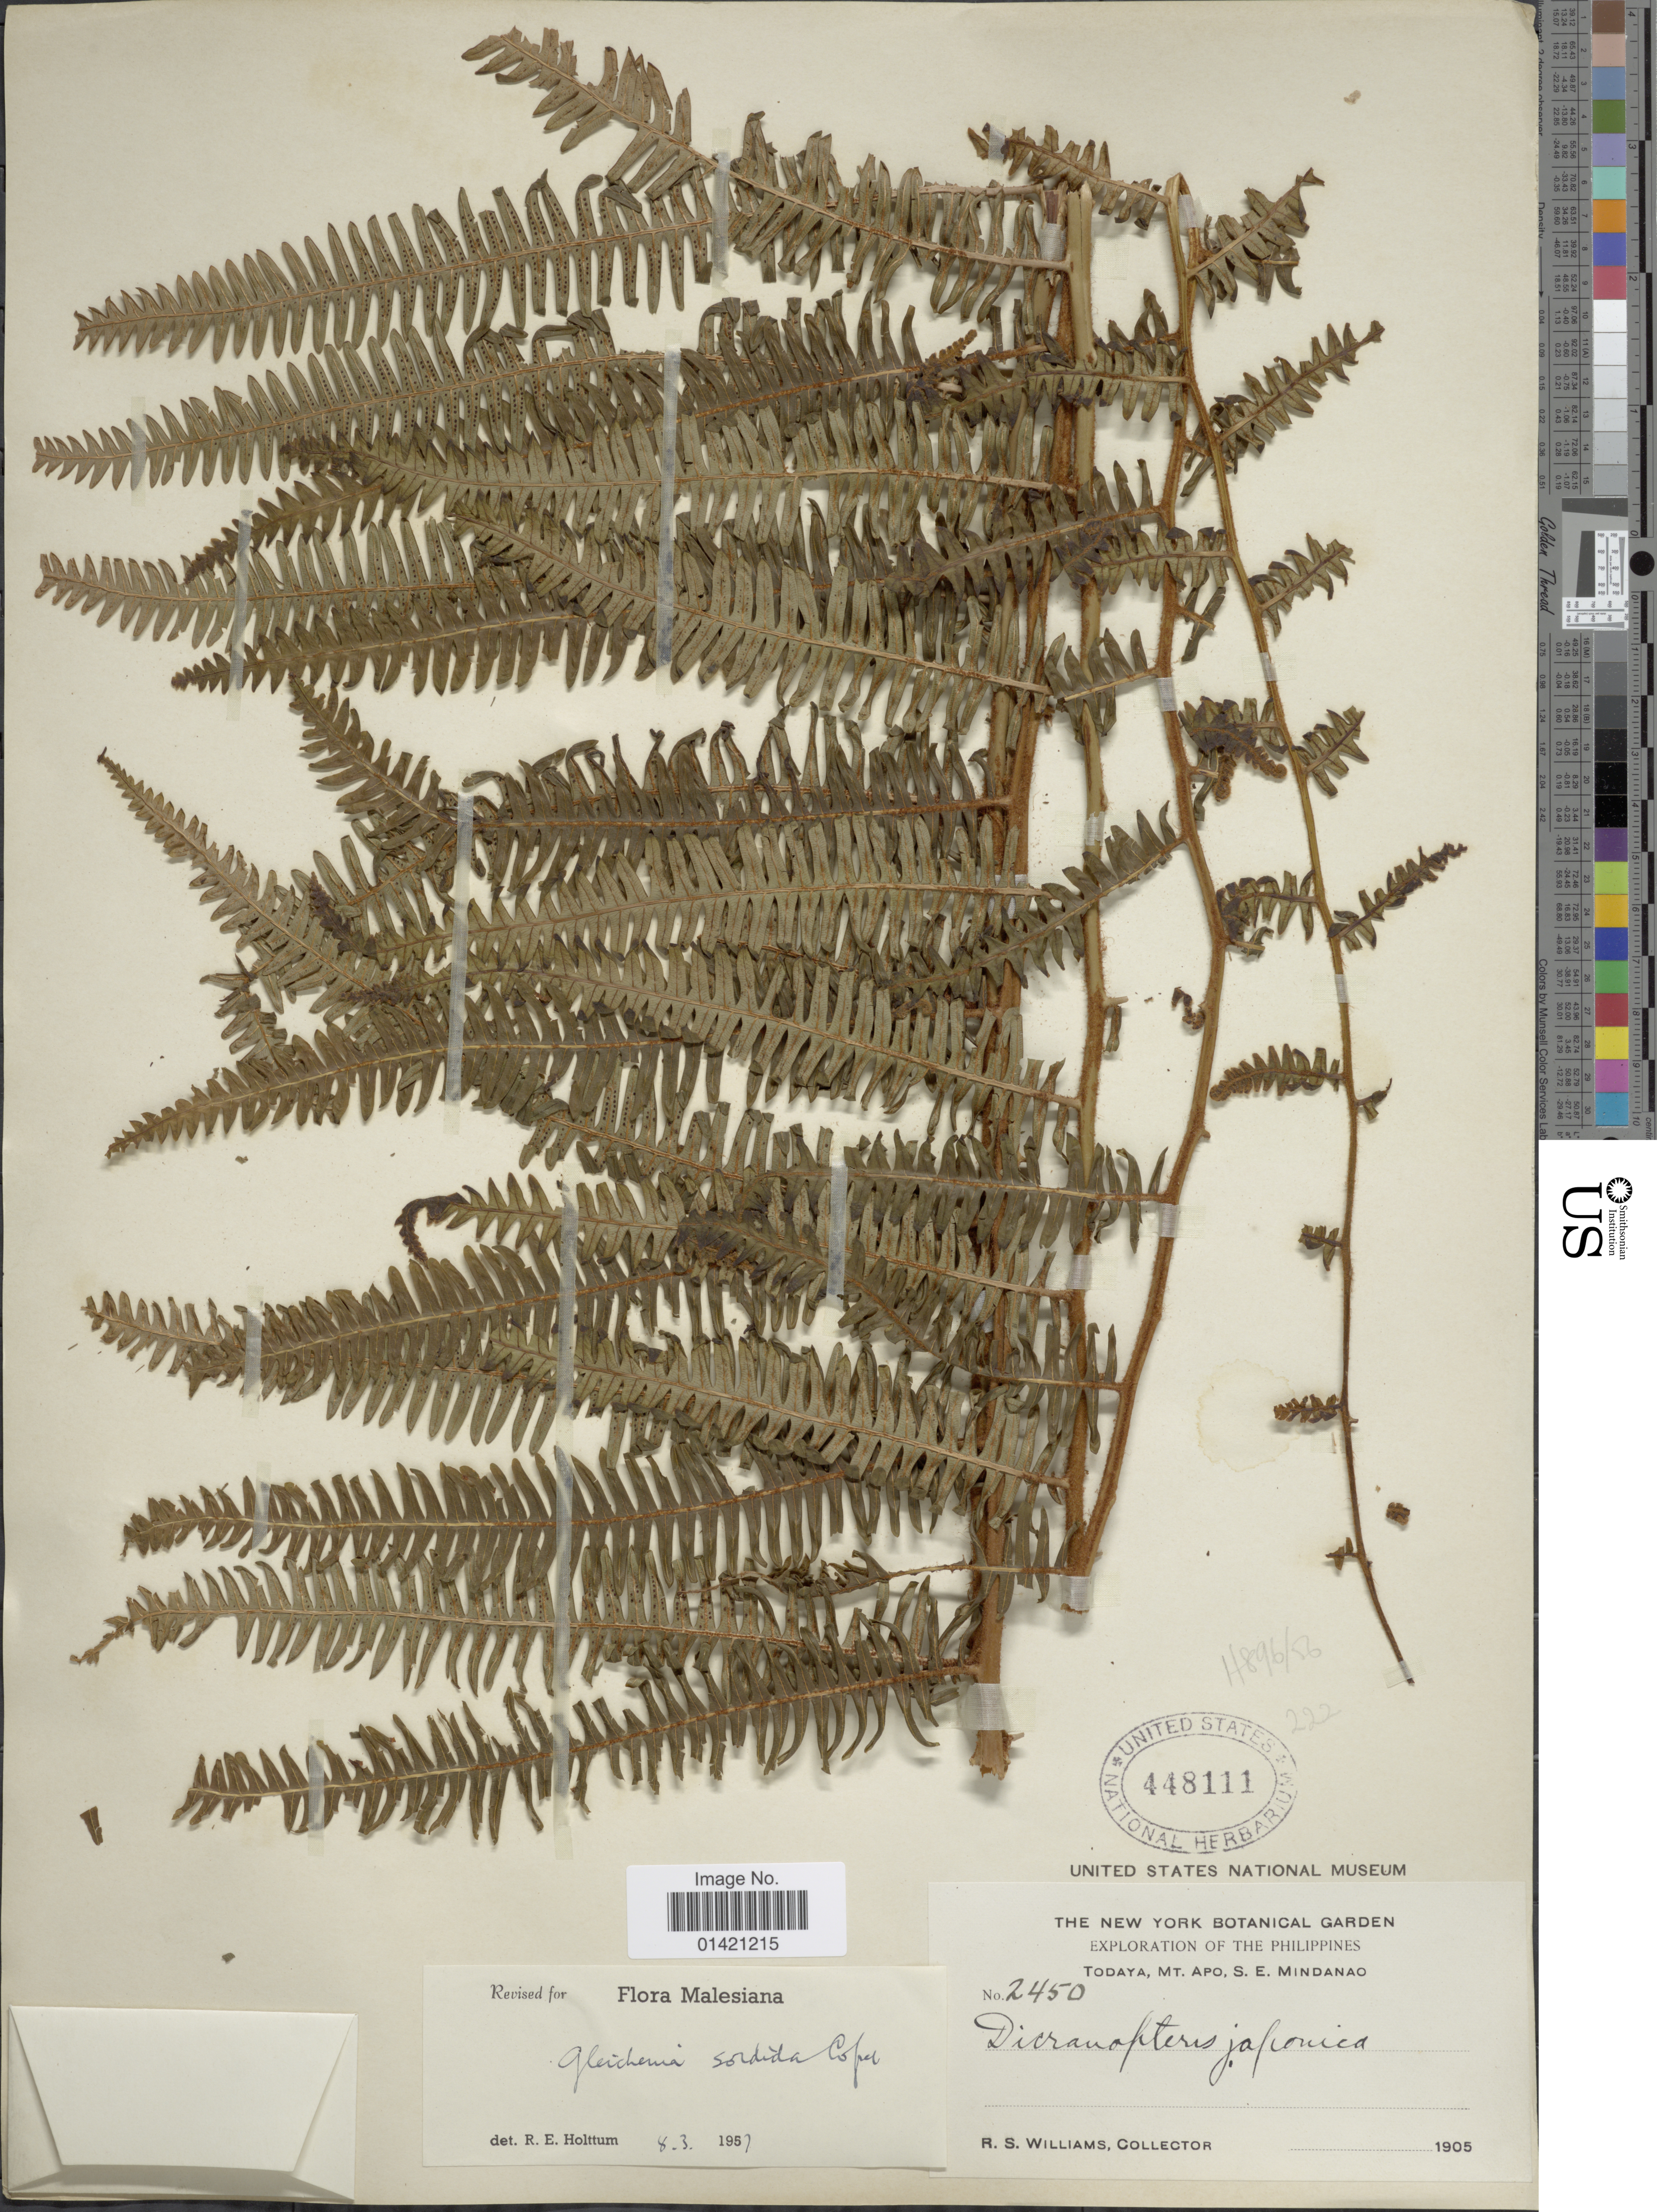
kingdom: Plantae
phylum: Tracheophyta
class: Polypodiopsida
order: Gleicheniales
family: Gleicheniaceae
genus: Diplopterygium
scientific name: Diplopterygium sordidum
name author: (Copel.) Parris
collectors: R. S. Williams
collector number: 2450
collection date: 1905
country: Philippines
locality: Todaya, Mt. Apo. S.E. Mindanao.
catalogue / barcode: US 448111